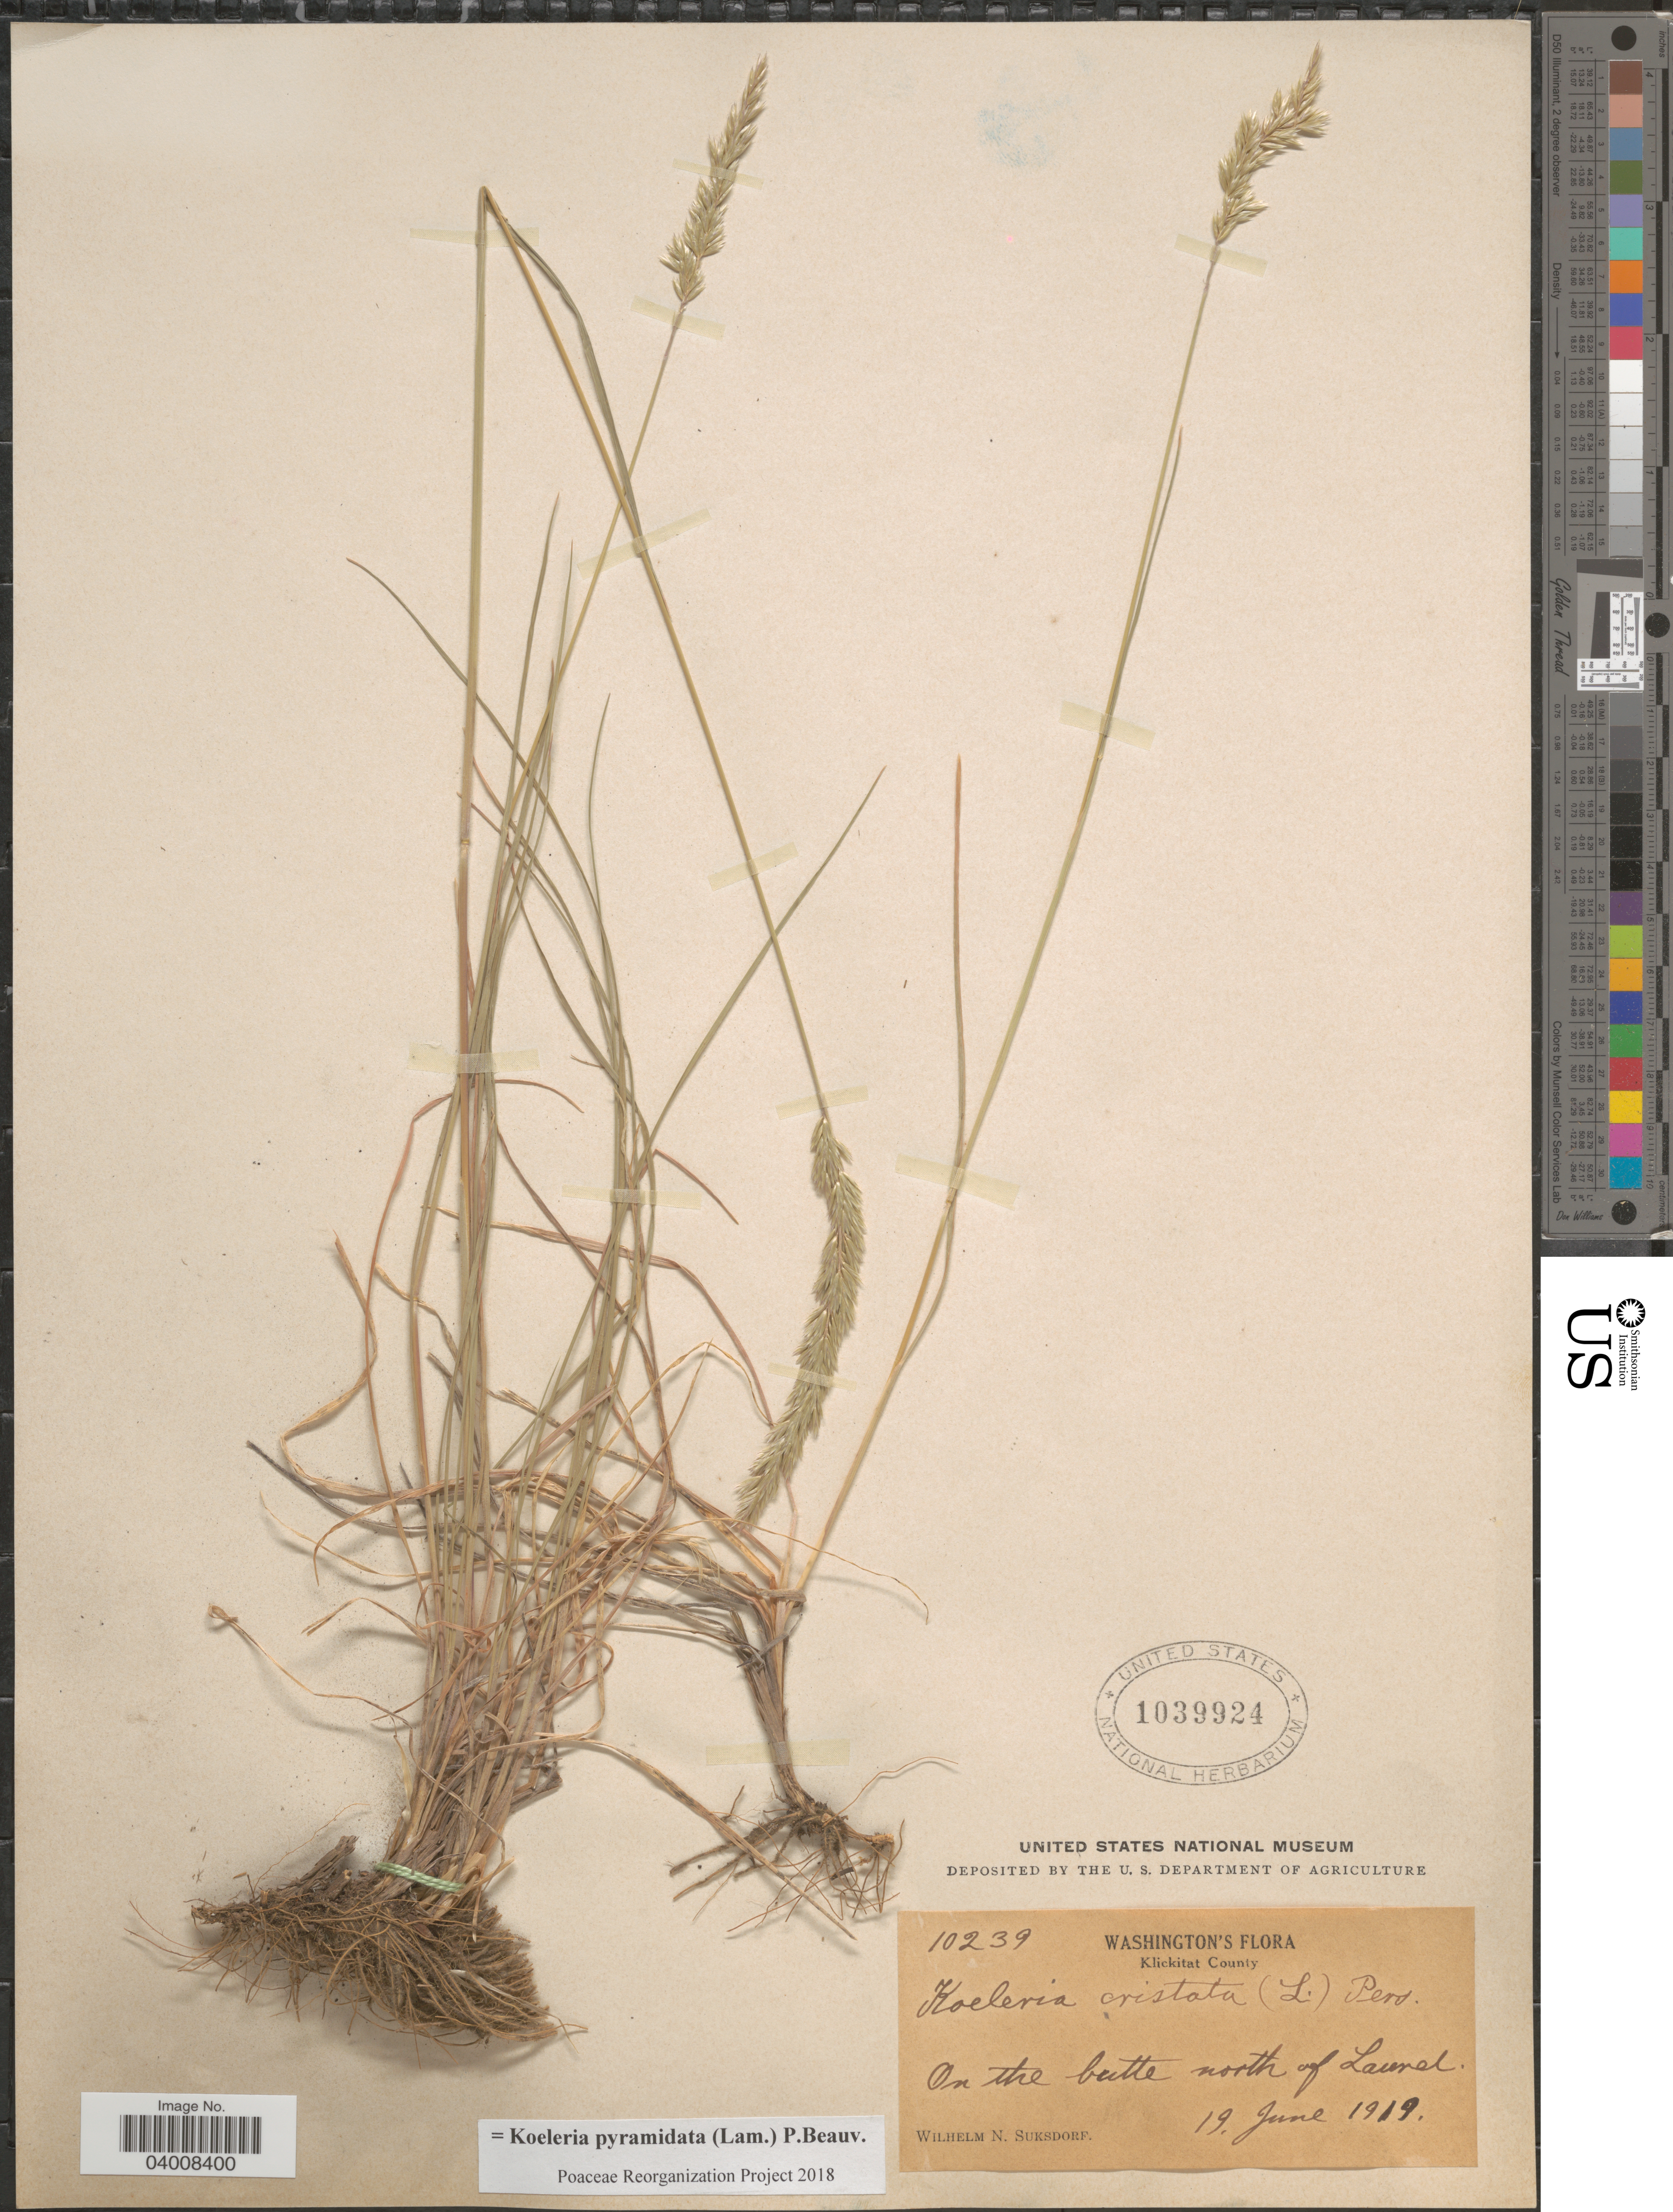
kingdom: Plantae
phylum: Tracheophyta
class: Liliopsida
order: Poales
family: Poaceae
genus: Koeleria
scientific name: Koeleria pyramidata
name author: (Lam.) P. Beauv.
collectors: W. N. Suksdorf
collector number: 10239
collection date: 1919-06-19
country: United States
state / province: Washington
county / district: Klickitat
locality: Klickitat County. On the butte north of Laurel.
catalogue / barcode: US 1039924